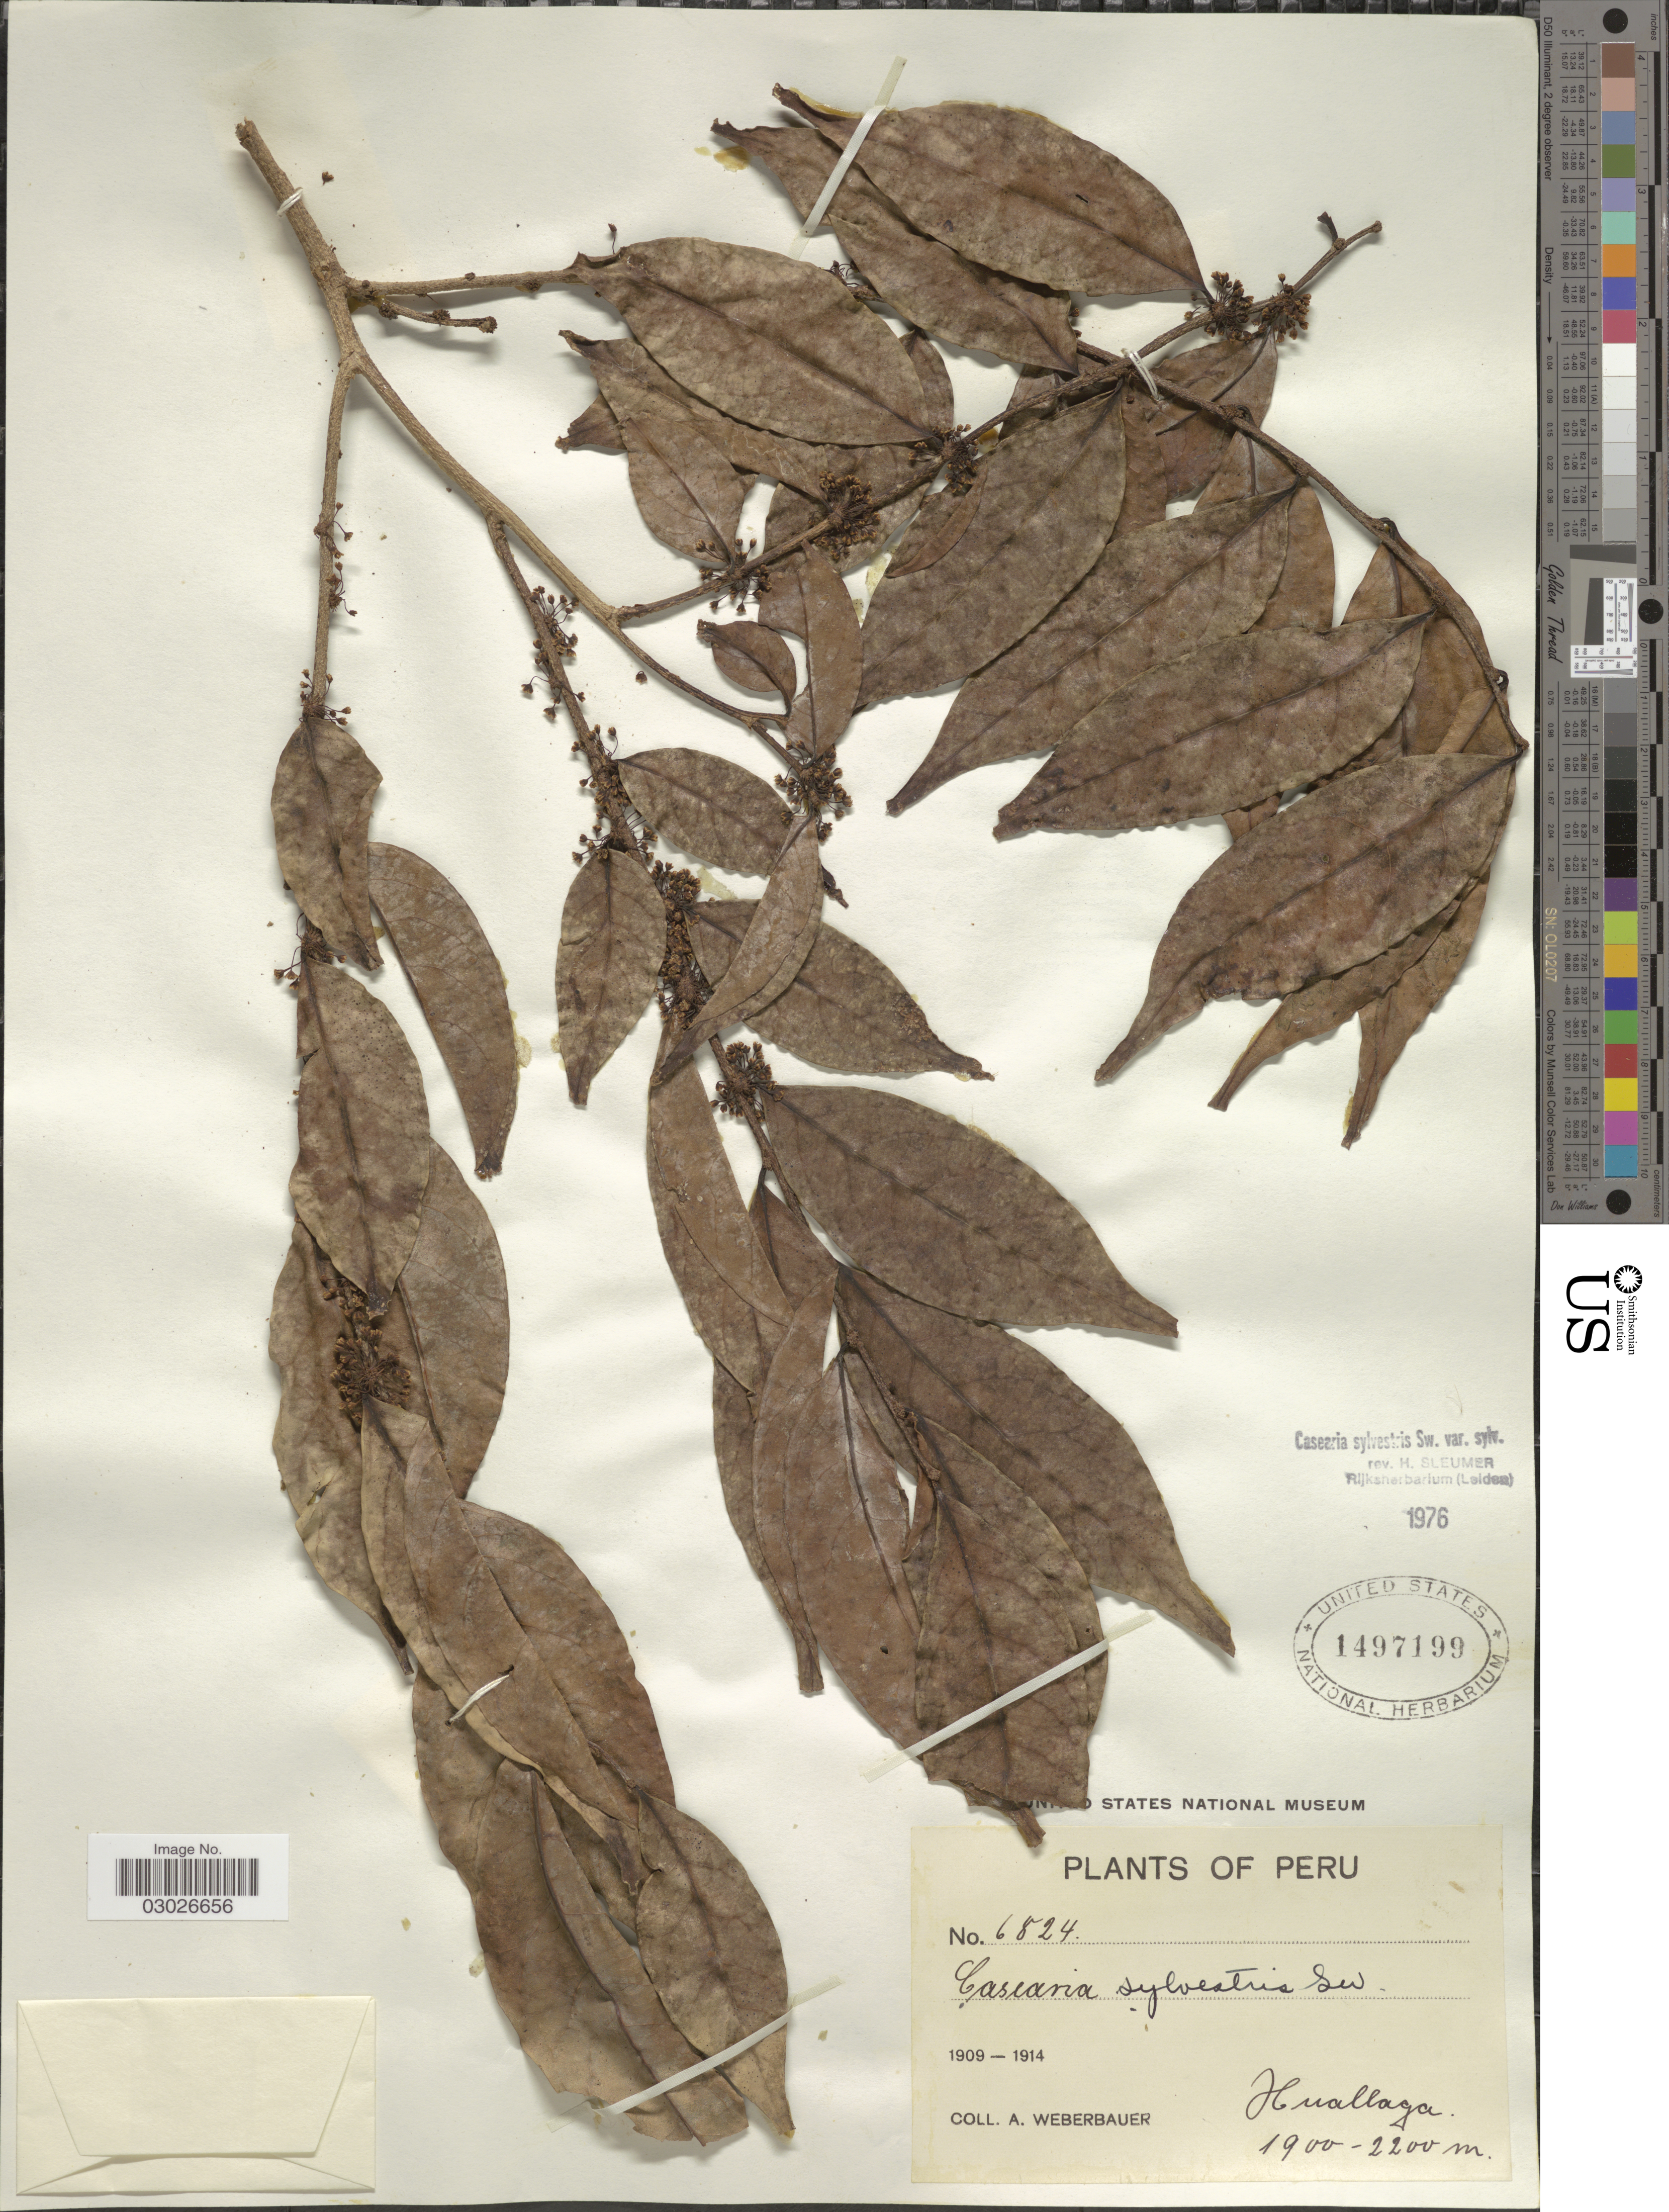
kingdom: Plantae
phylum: Tracheophyta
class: Magnoliopsida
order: Malpighiales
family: Salicaceae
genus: Casearia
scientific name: Casearia sylvestris var. sylvestris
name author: Sw.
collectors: A. Weberbauer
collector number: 6824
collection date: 1909/1914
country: Peru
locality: Huallaga.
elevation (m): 1900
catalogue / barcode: US 1497199